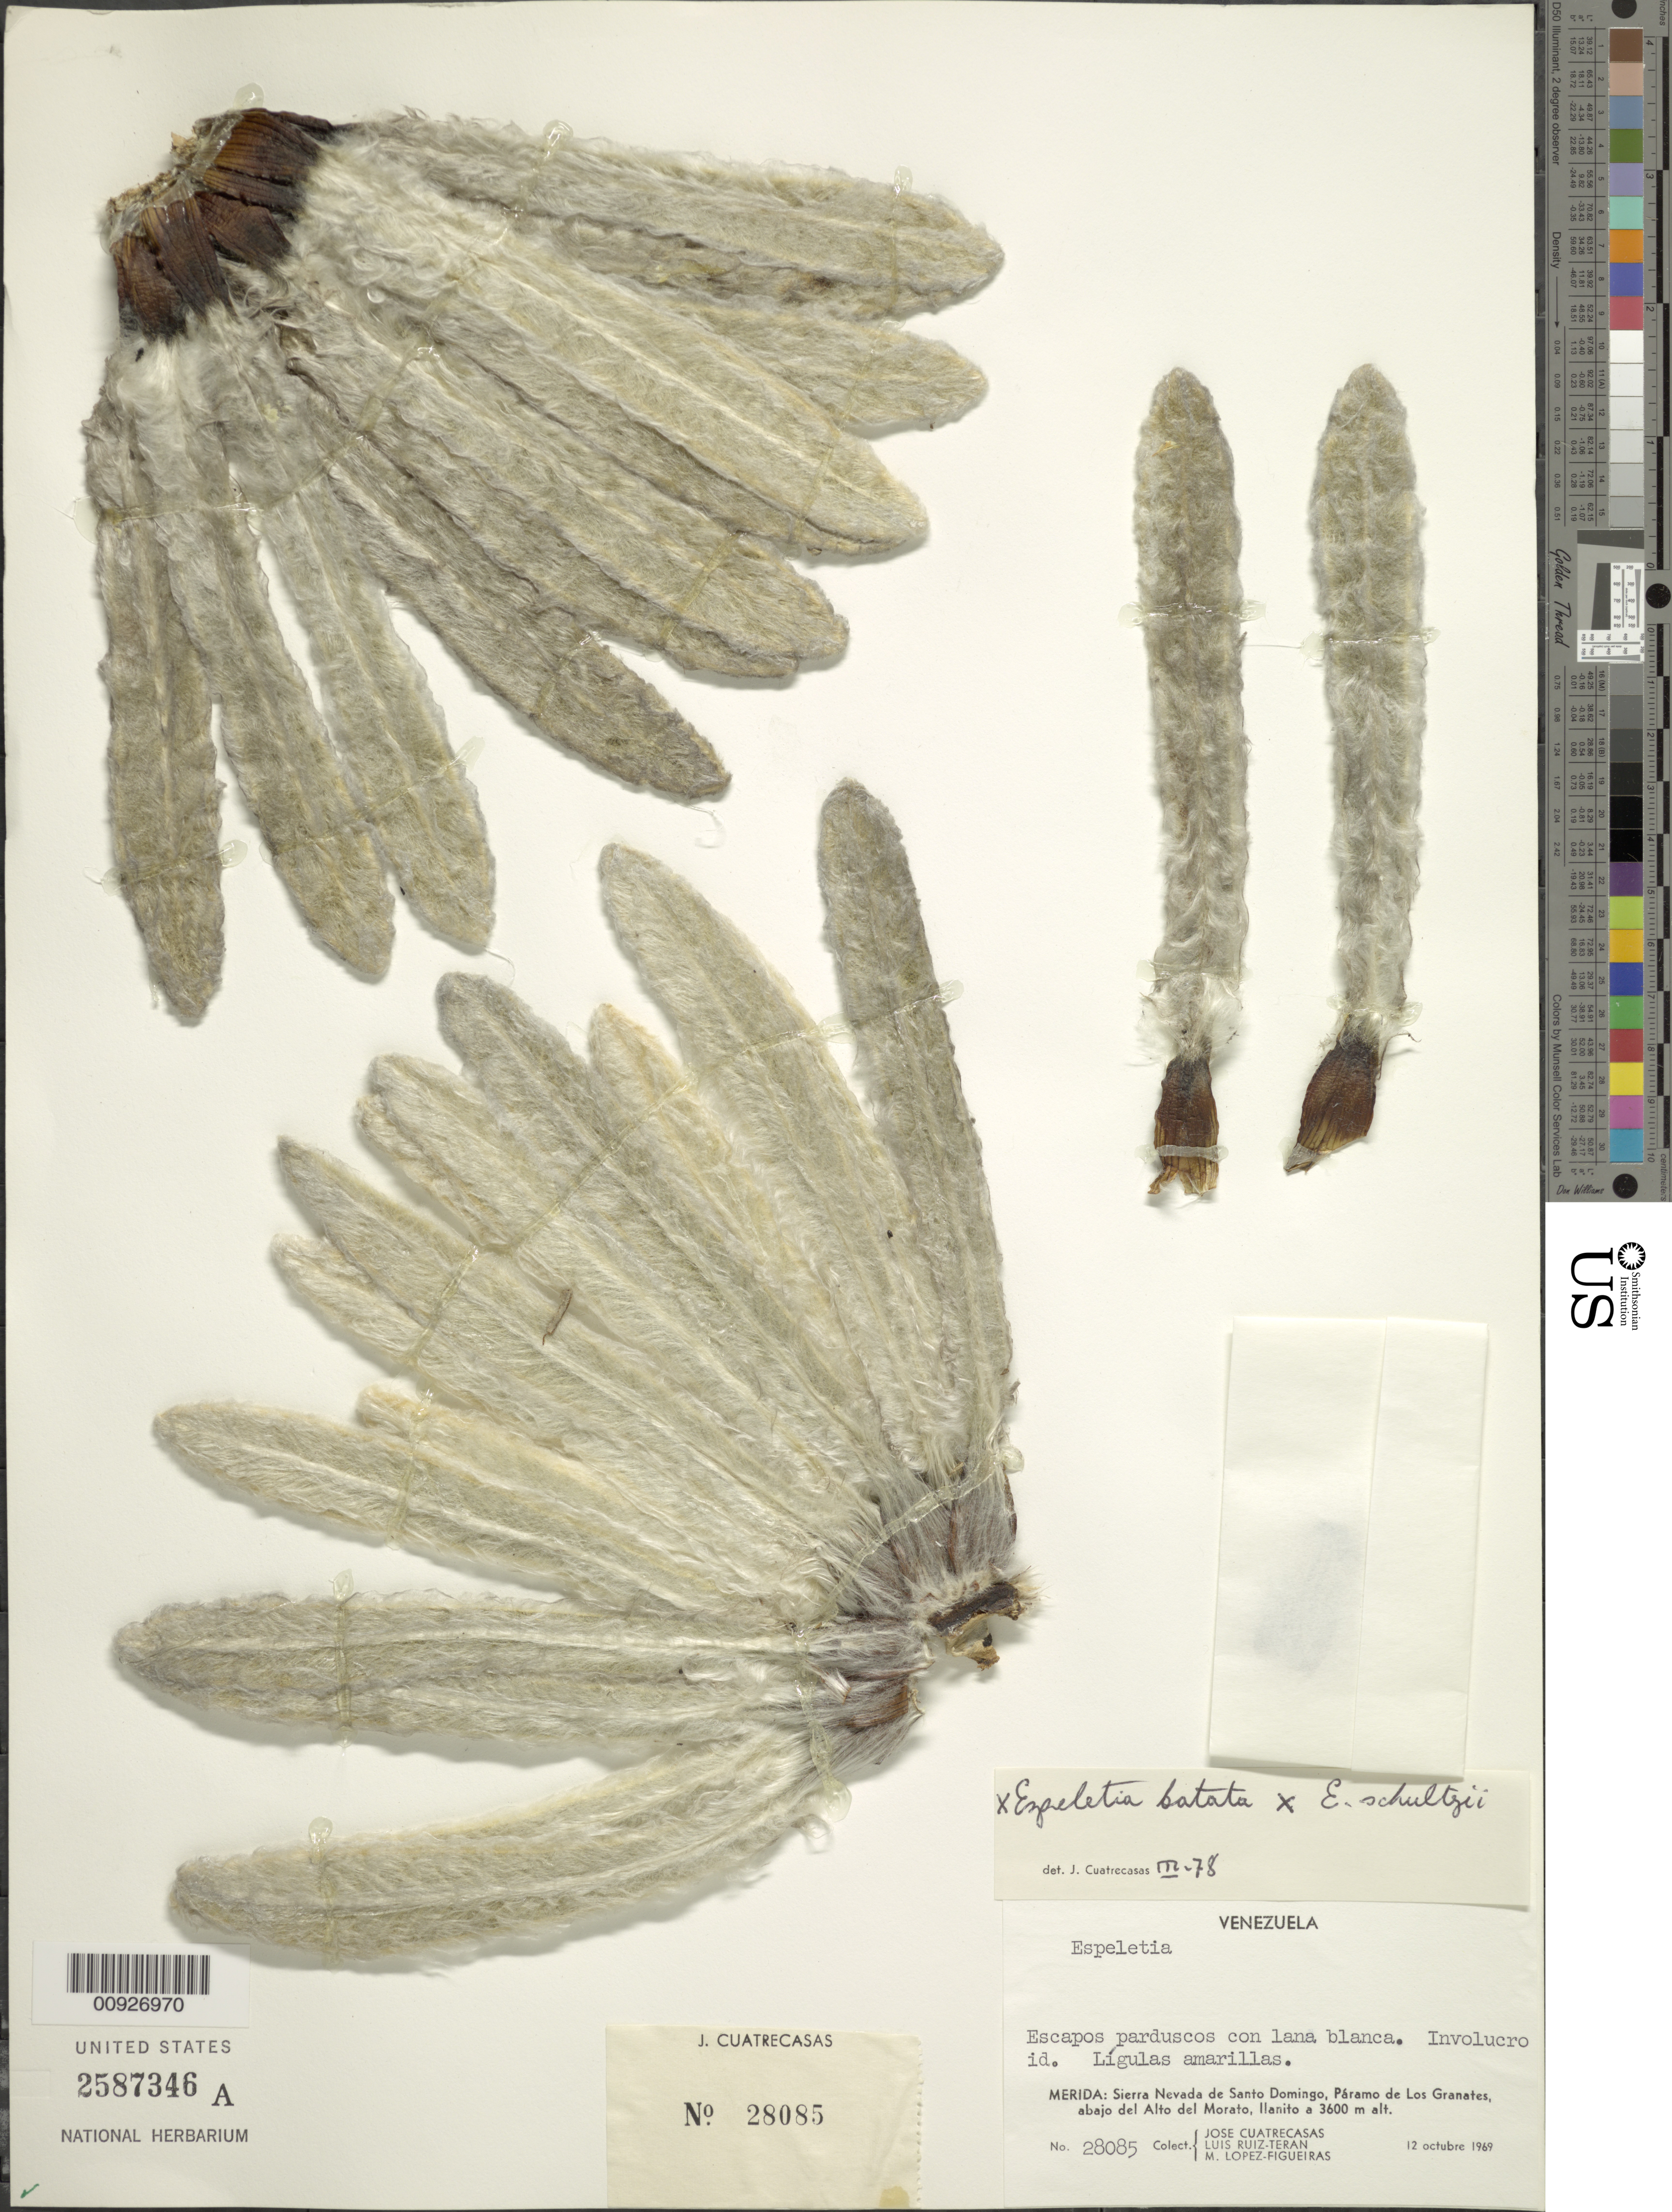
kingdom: Plantae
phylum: Tracheophyta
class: Magnoliopsida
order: Asterales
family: Asteraceae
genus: Espeletia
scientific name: Espeletia schultzii x E. batata Cuatrec.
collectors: J. Cuatrecasas, L. E. Ruíz-Terán & M. López Figueiras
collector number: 28085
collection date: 1969-10-12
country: Venezuela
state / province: Mérida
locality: P. de Los Granates. Sierra nevada de Santo Domingo, Páramo de Los Granates: Alto del Morato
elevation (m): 3600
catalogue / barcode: US 2587346A